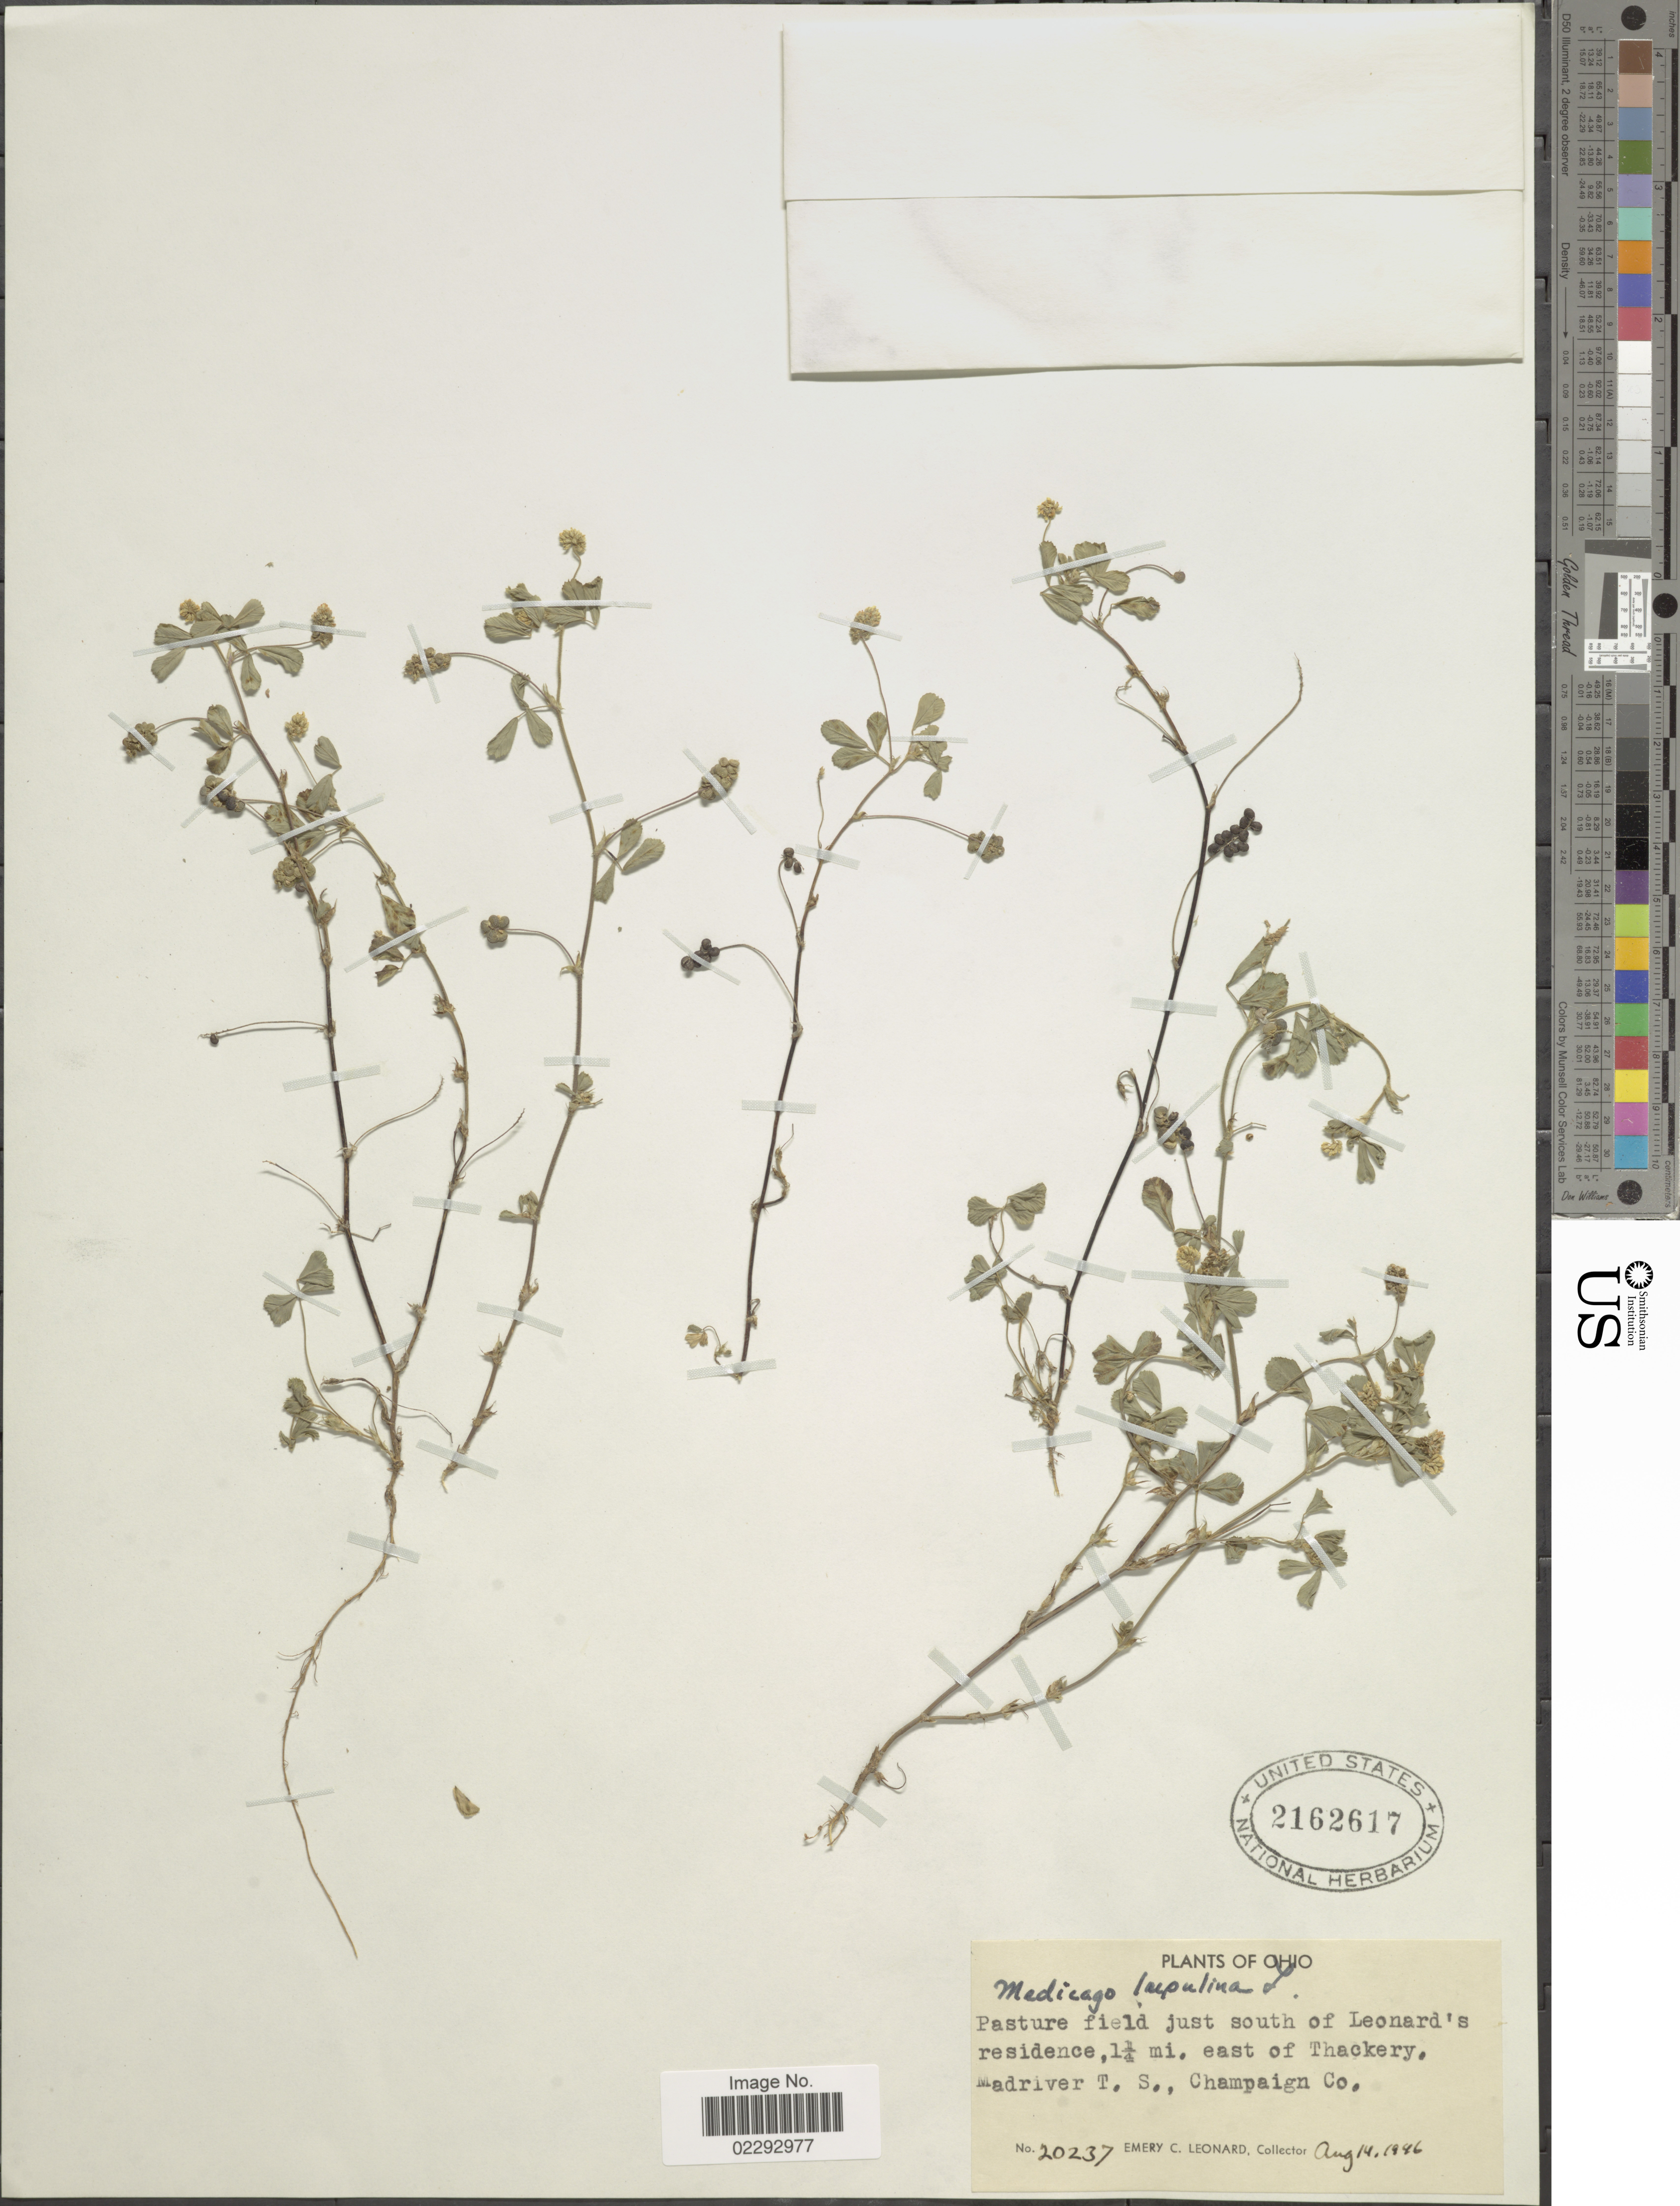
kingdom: Plantae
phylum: Tracheophyta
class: Magnoliopsida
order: Fabales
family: Fabaceae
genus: Medicago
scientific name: Medicago lupulina var. lupulina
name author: L.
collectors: E. C. Leonard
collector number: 20237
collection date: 1946-08-14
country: United States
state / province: Ohio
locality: Ohio, Pasture field just south of Leonard's residence, 1¼ mi, east of Thackery, Madriver T. S. Chapaign Co.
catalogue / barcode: US 2162617